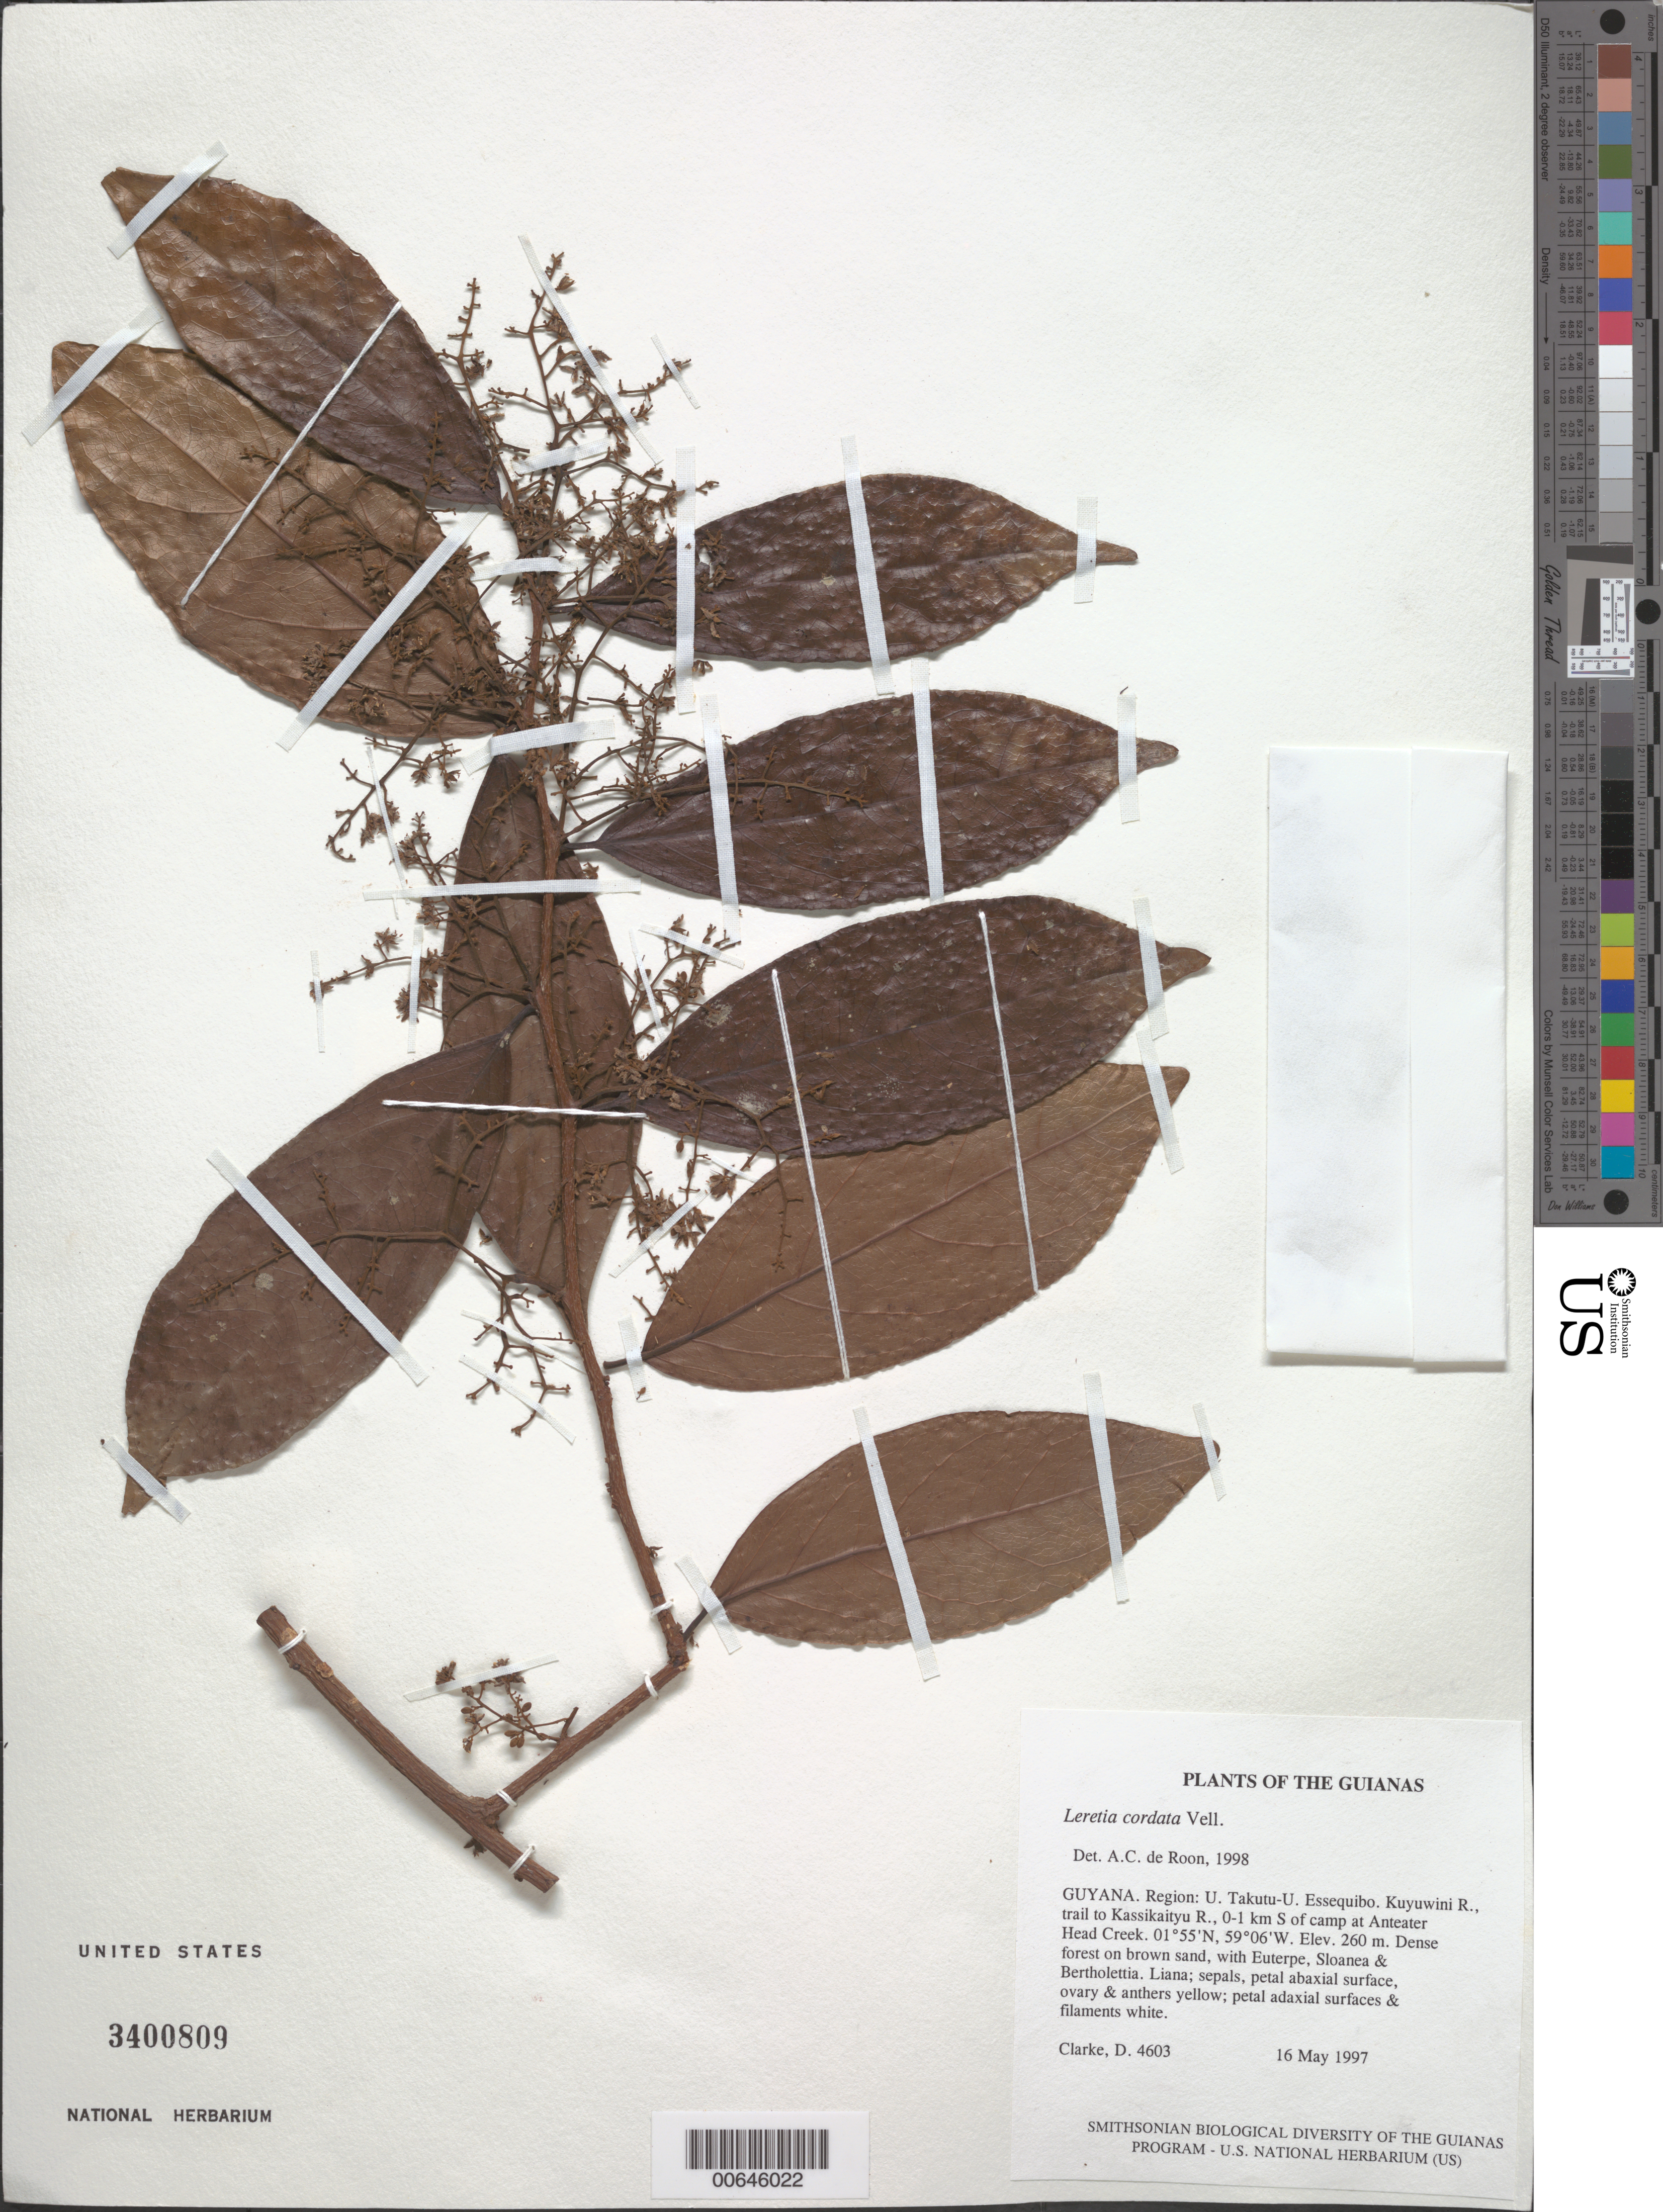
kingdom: Plantae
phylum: Tracheophyta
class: Magnoliopsida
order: Icacinales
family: Icacinaceae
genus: Leretia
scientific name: Leretia cordata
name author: Vell.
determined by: de Roon, A. C.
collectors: H. D. Clarke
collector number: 4603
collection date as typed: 16 May 1997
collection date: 1997-05-16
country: Guyana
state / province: U. Takutu-U. Essequibo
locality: Kuyuwini R., trail to Kassikaityu R., 0-1 km S of camp at Anteater Head Creek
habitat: Dense forest on brown sand, with Euterpe, Sloanea & Bertholettia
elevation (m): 260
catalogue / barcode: US 3400809